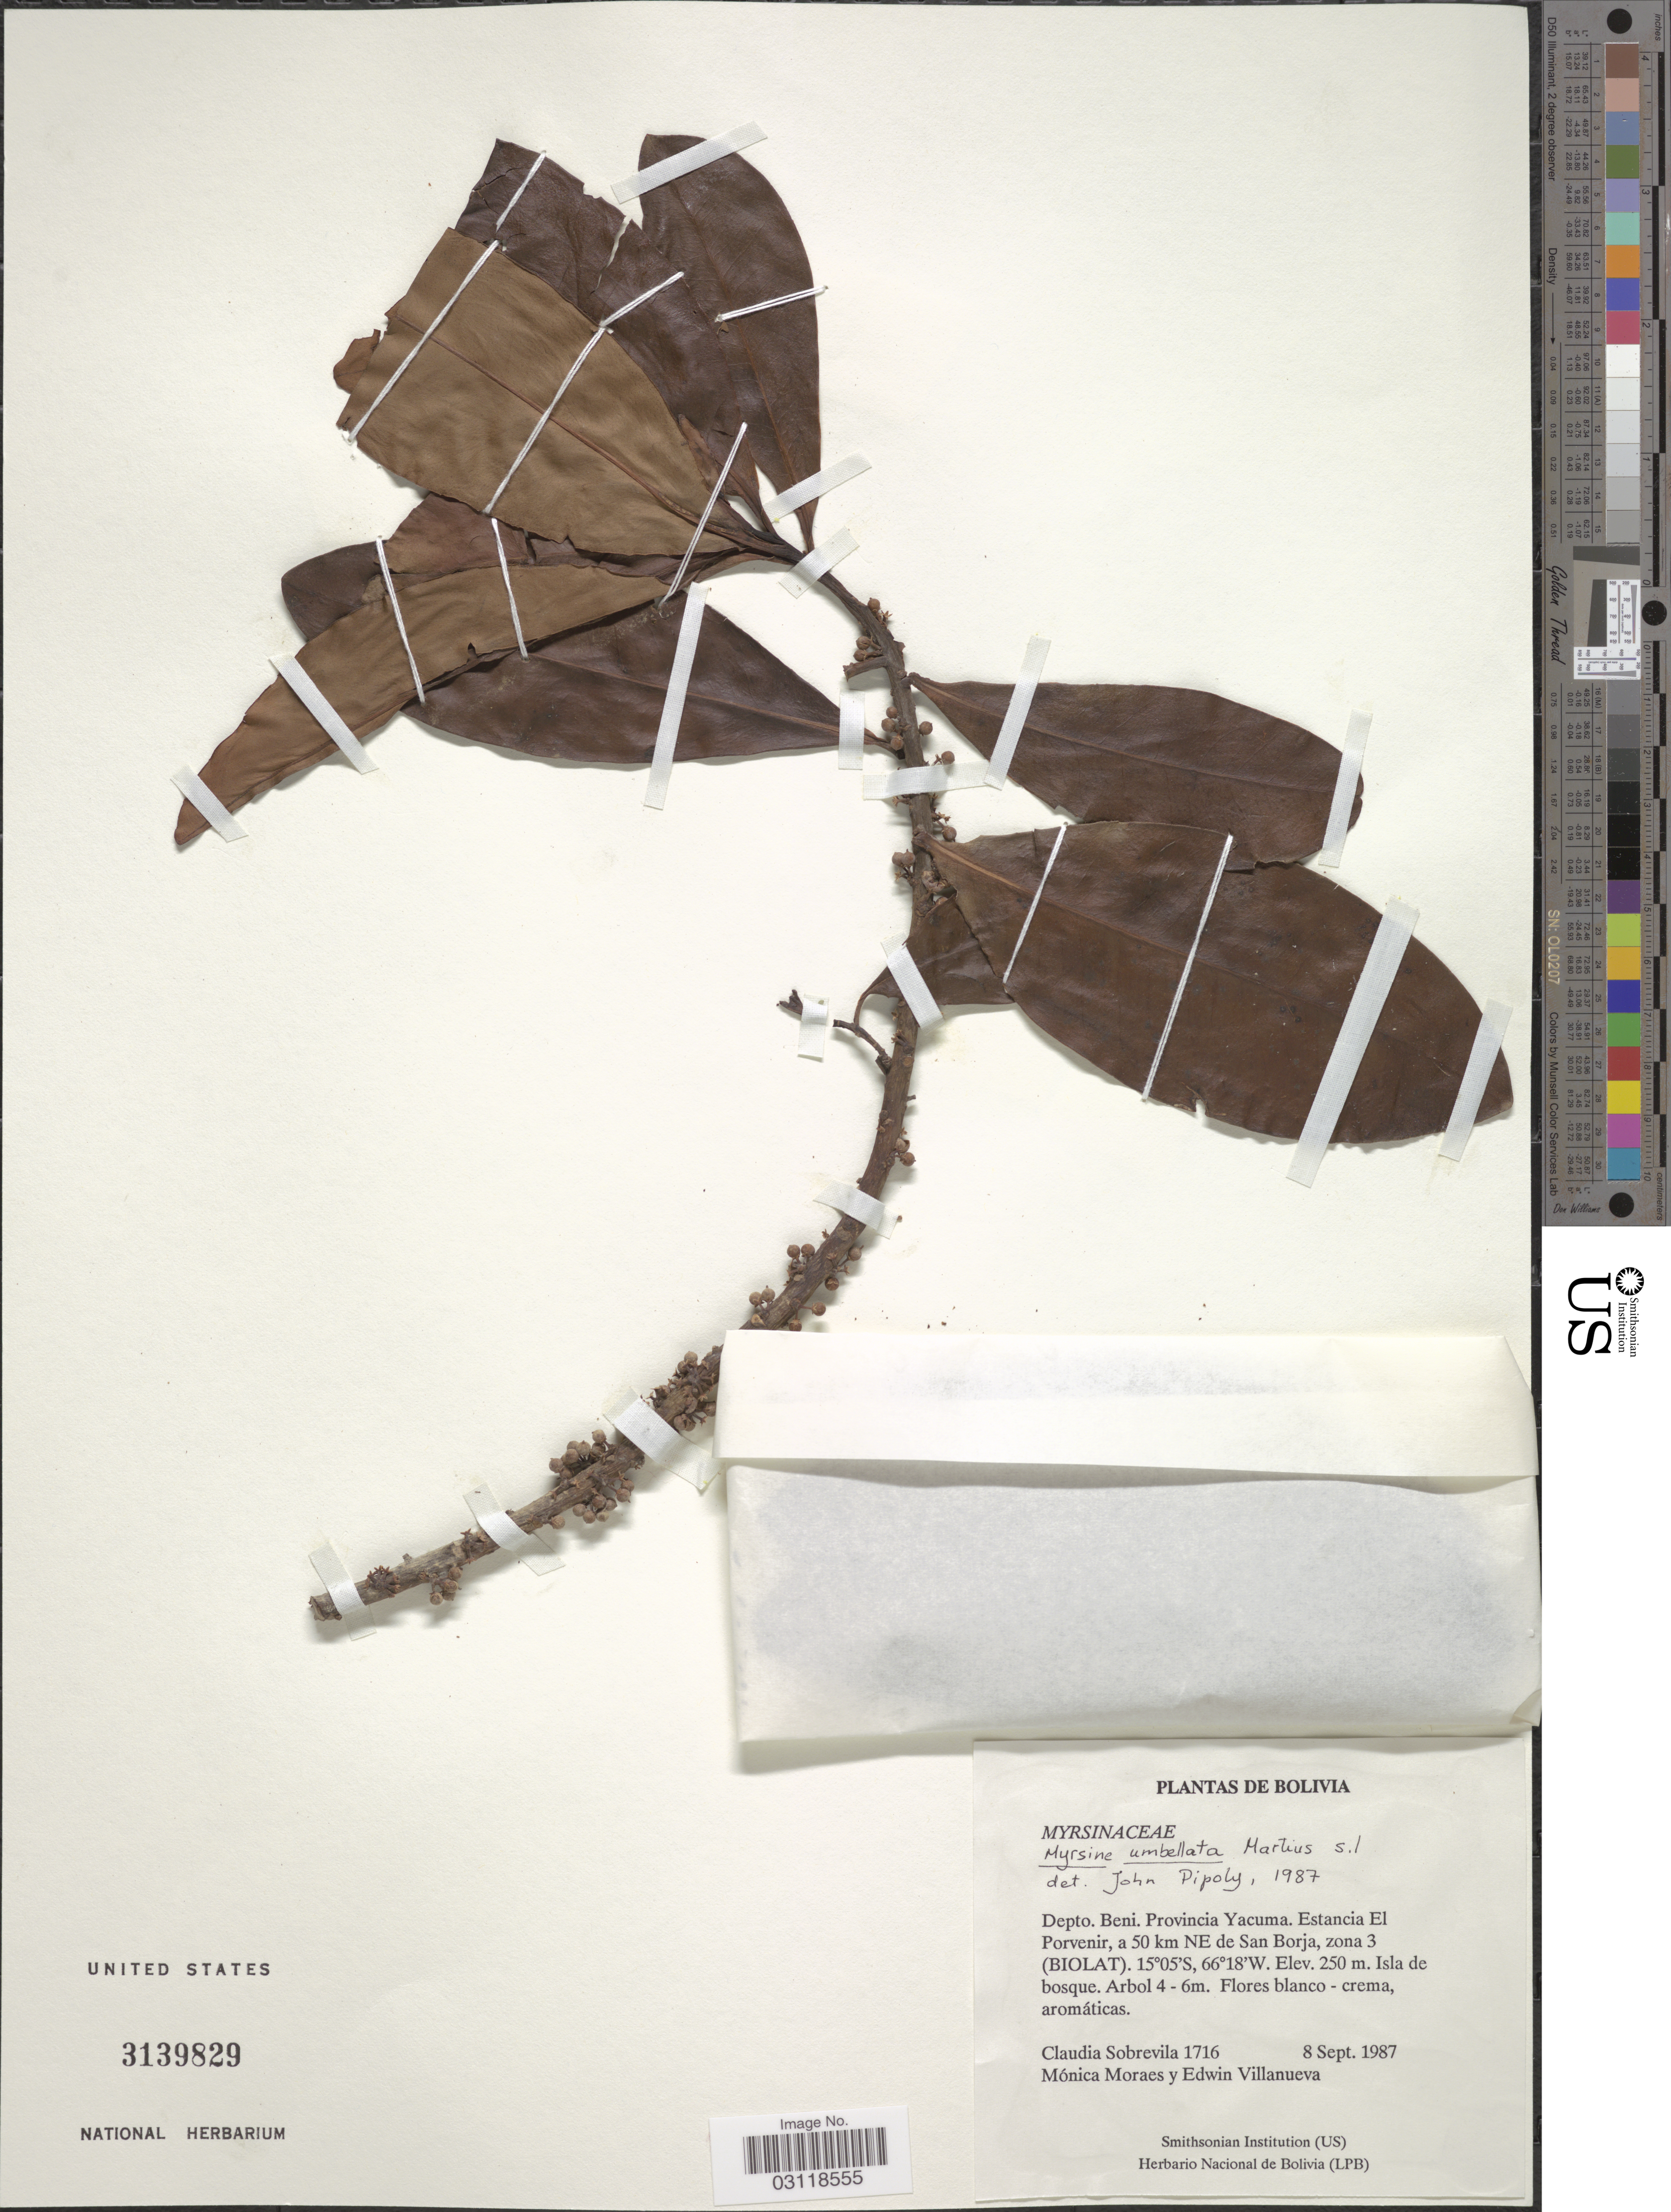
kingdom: Plantae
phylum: Tracheophyta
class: Magnoliopsida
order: Ericales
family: Primulaceae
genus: Rapanea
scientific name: Rapanea umbellata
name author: (Mart.) Mez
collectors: C. Sobrevila, M. Moraes & E. Villanueva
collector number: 1716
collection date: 1987-09-08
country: Bolivia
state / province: Beni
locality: Depto. Beni. Provincia Yacuma. Estancia El Porvenir, a 50 km NE de San Borja, zona 3 (BIOLAT).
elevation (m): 250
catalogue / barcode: US 3139829